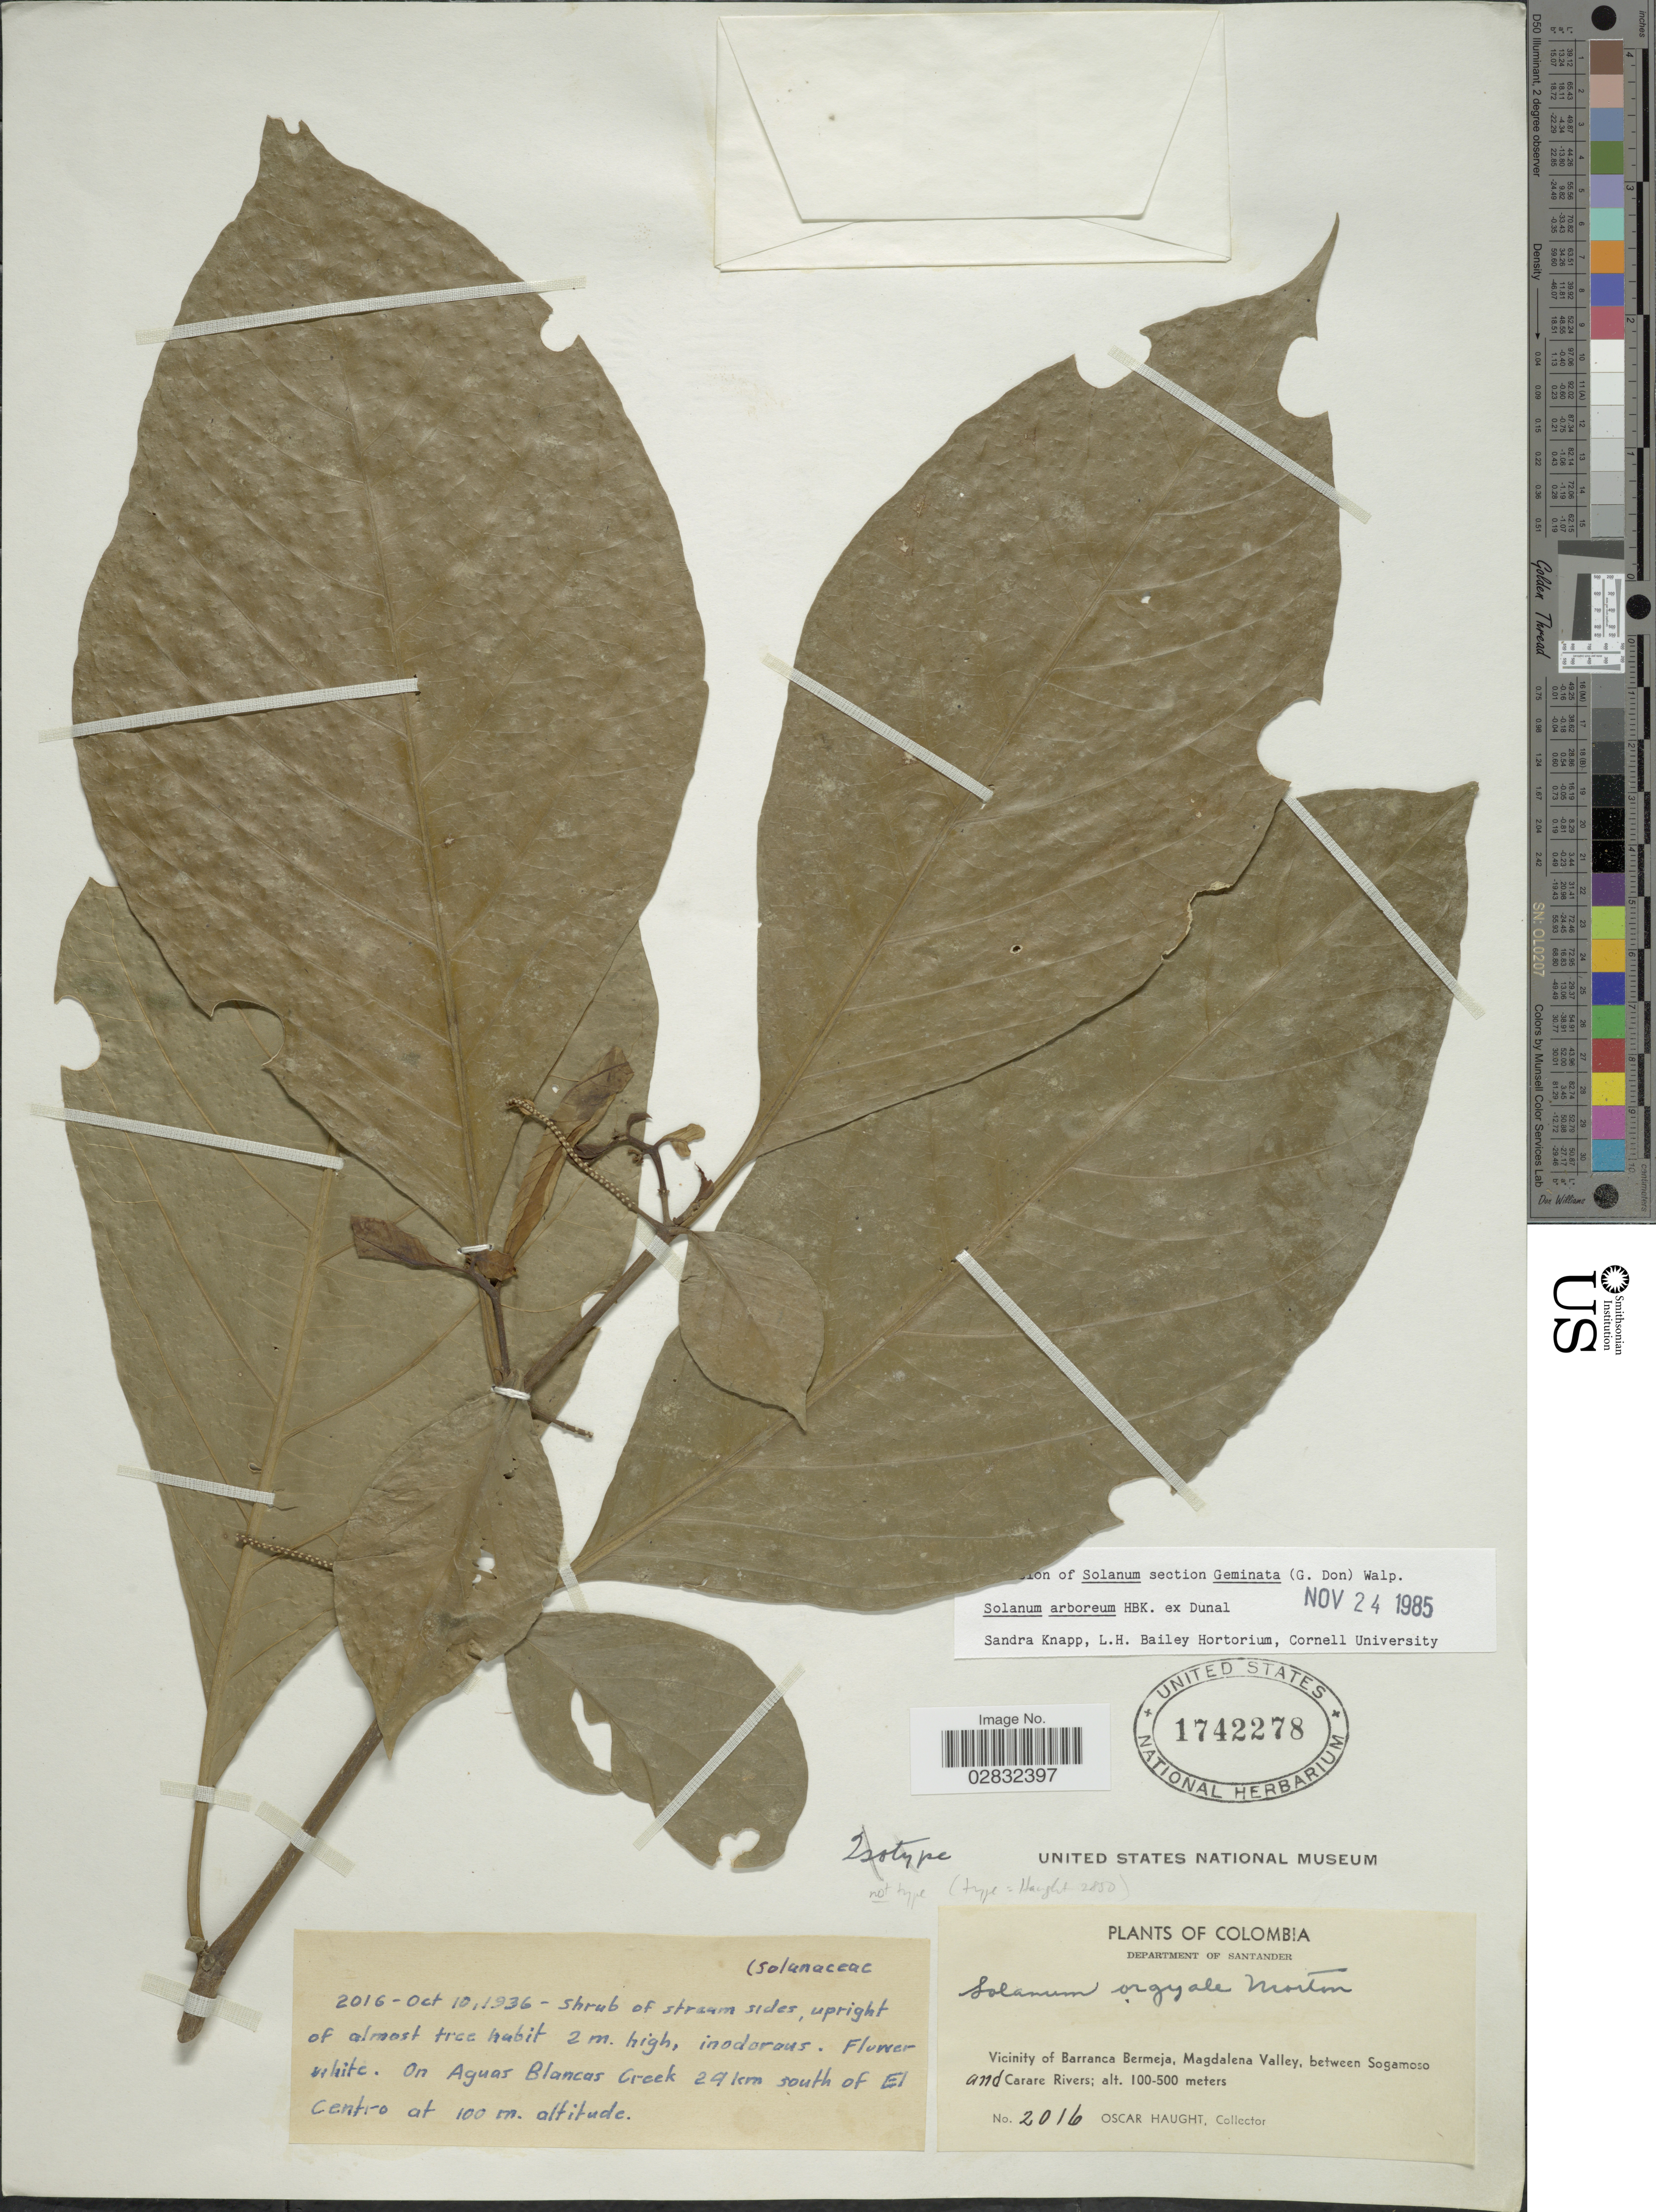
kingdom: Plantae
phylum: Tracheophyta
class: Magnoliopsida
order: Solanales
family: Solanaceae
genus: Solanum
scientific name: Solanum arboreum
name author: Dunal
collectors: O. Haught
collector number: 2016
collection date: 1936-10-10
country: Colombia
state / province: Santander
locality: Department of Santander, Vicinity of Barranca Bermeja, Magdalena Valley, between Sogamoso and Carare Rivers, On Aguas Blancas Creek 29km south of El Centro.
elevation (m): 100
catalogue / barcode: US 1742278